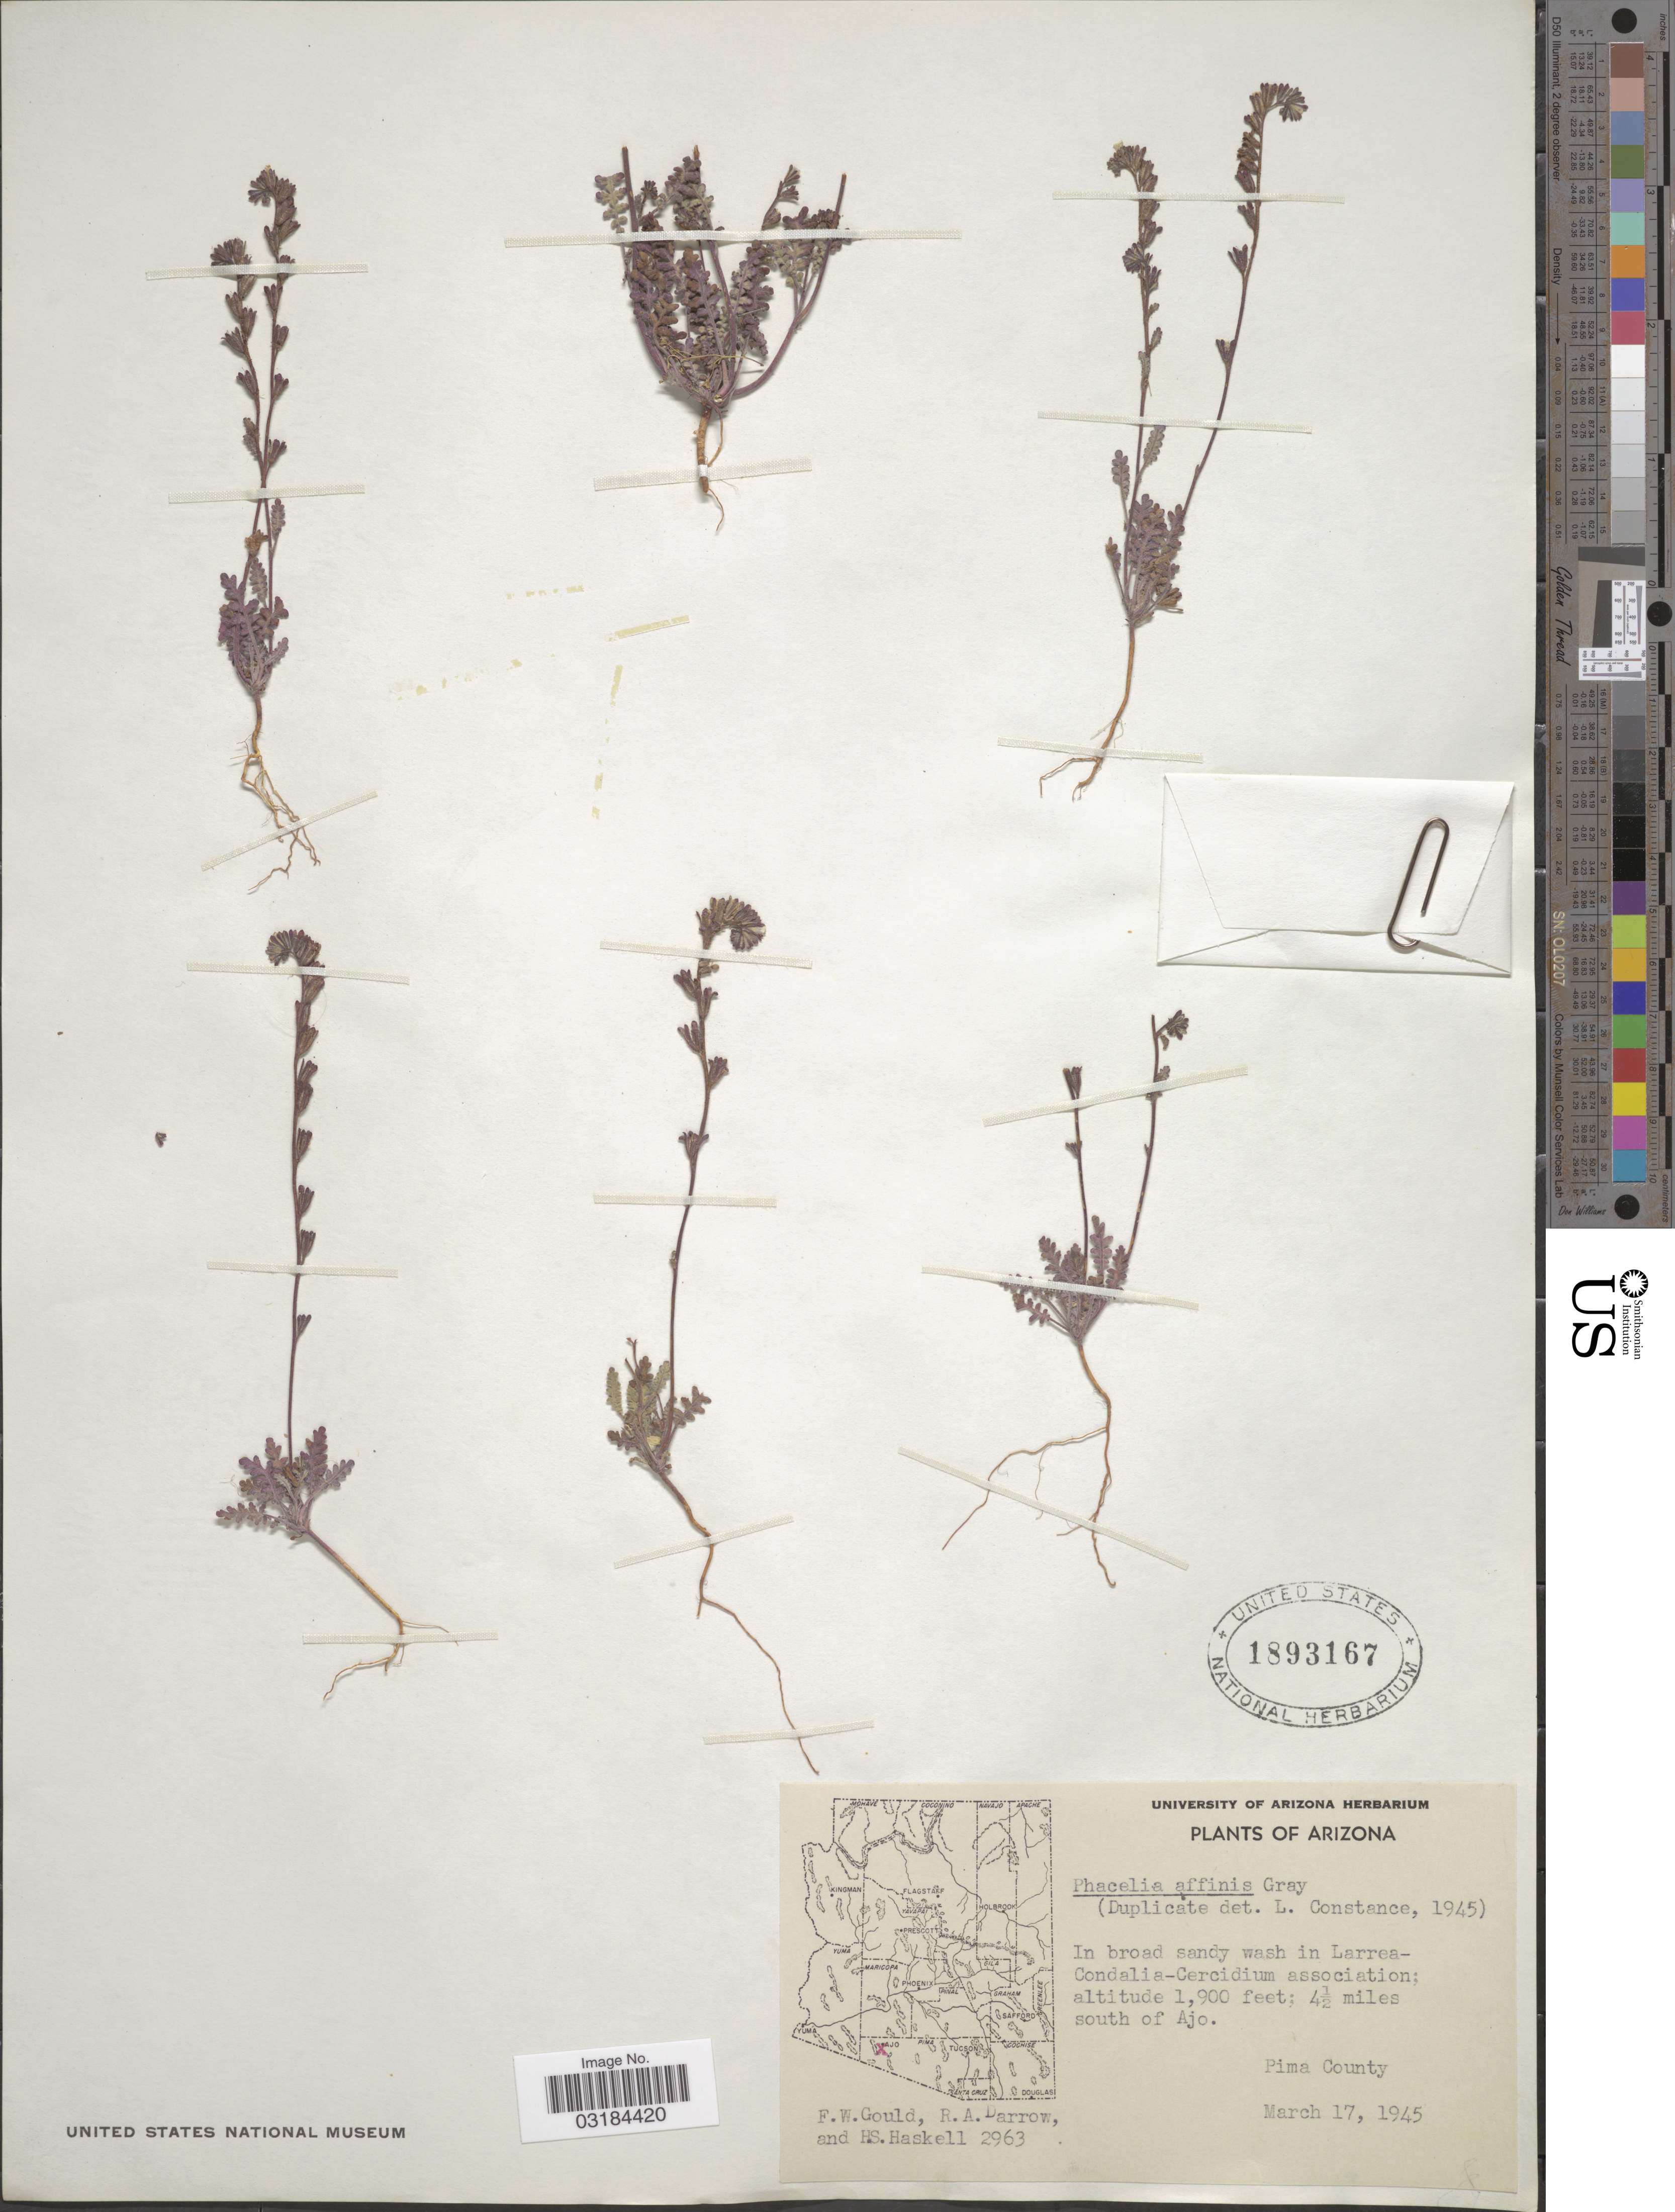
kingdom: Plantae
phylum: Tracheophyta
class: Magnoliopsida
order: Boraginales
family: Hydrophyllaceae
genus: Phacelia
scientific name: Phacelia affinis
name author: A. Gray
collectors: F. W. Gould, R. A. Darrow & H. Haskell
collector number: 2963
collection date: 1945-03-17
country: United States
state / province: Arizona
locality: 4½ miles south of Ajo. Pima County.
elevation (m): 579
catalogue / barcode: US 1893167